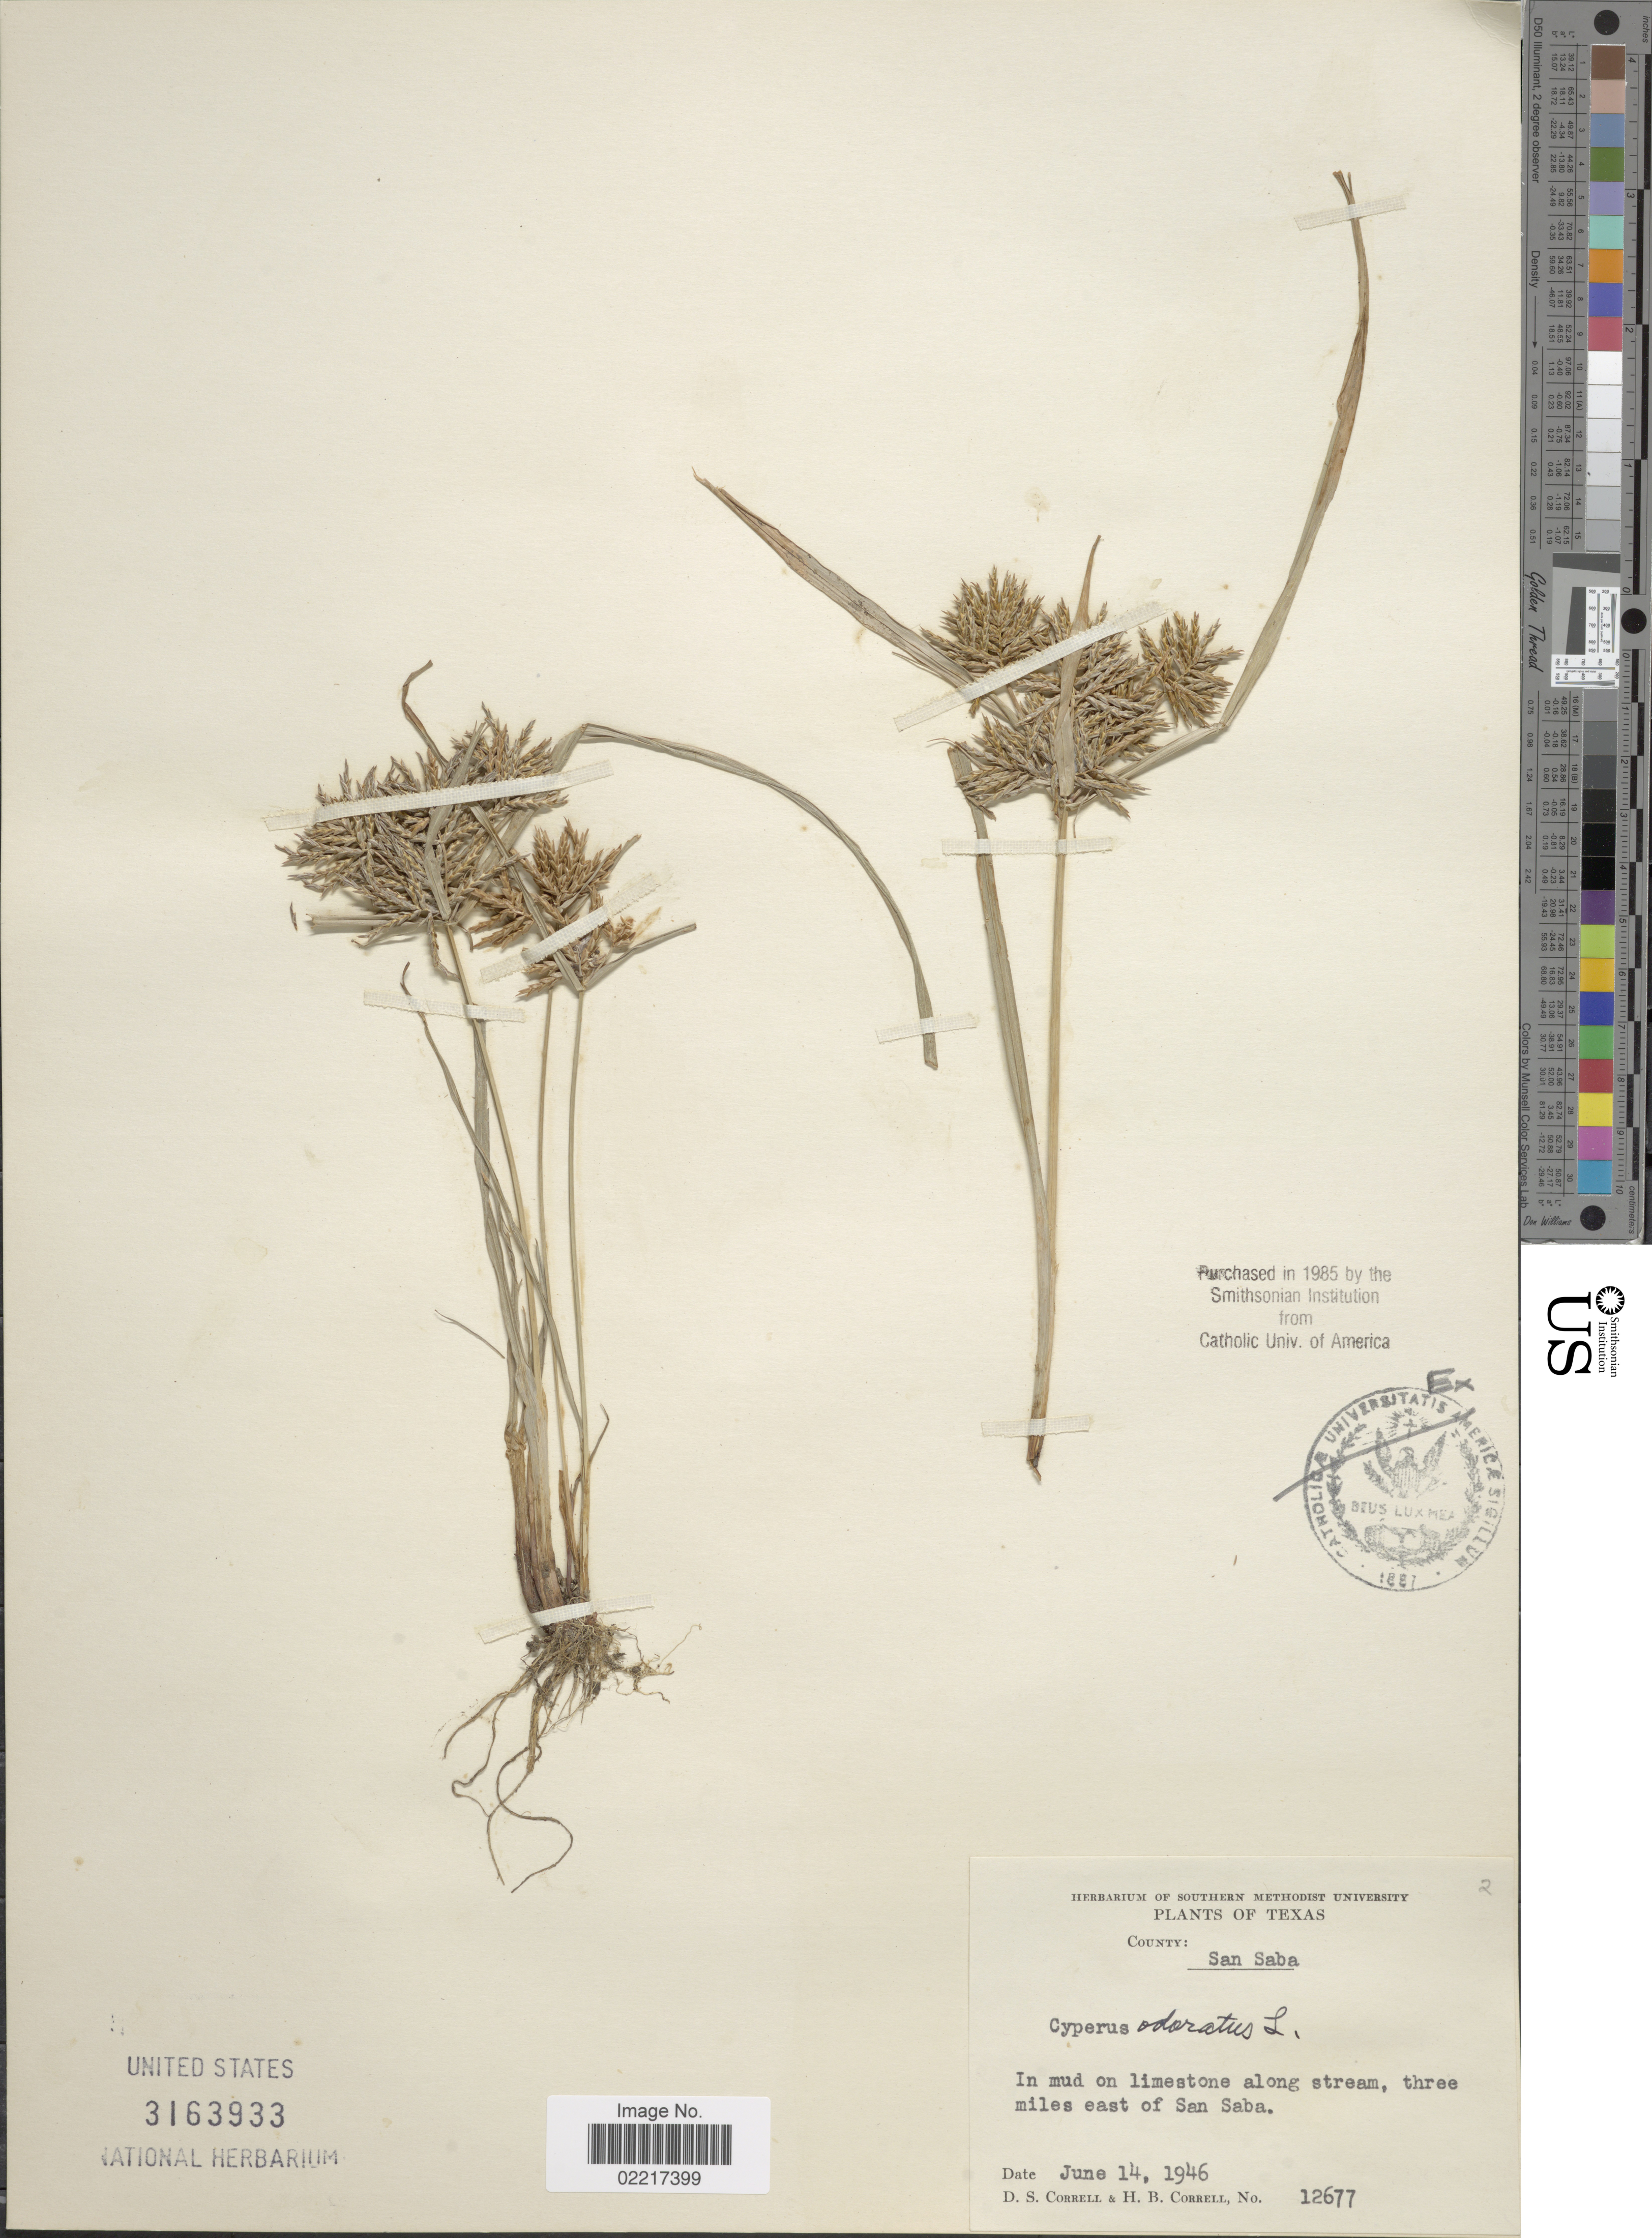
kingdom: Plantae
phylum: Tracheophyta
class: Liliopsida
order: Poales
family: Cyperaceae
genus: Cyperus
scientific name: Cyperus odoratus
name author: L.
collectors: D. S. Correll & H. Correll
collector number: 12677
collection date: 1946-06-14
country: United States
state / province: Texas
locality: County: San Saba, In mud on limestone along stream, three miles east of San Saba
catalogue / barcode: US 3163933